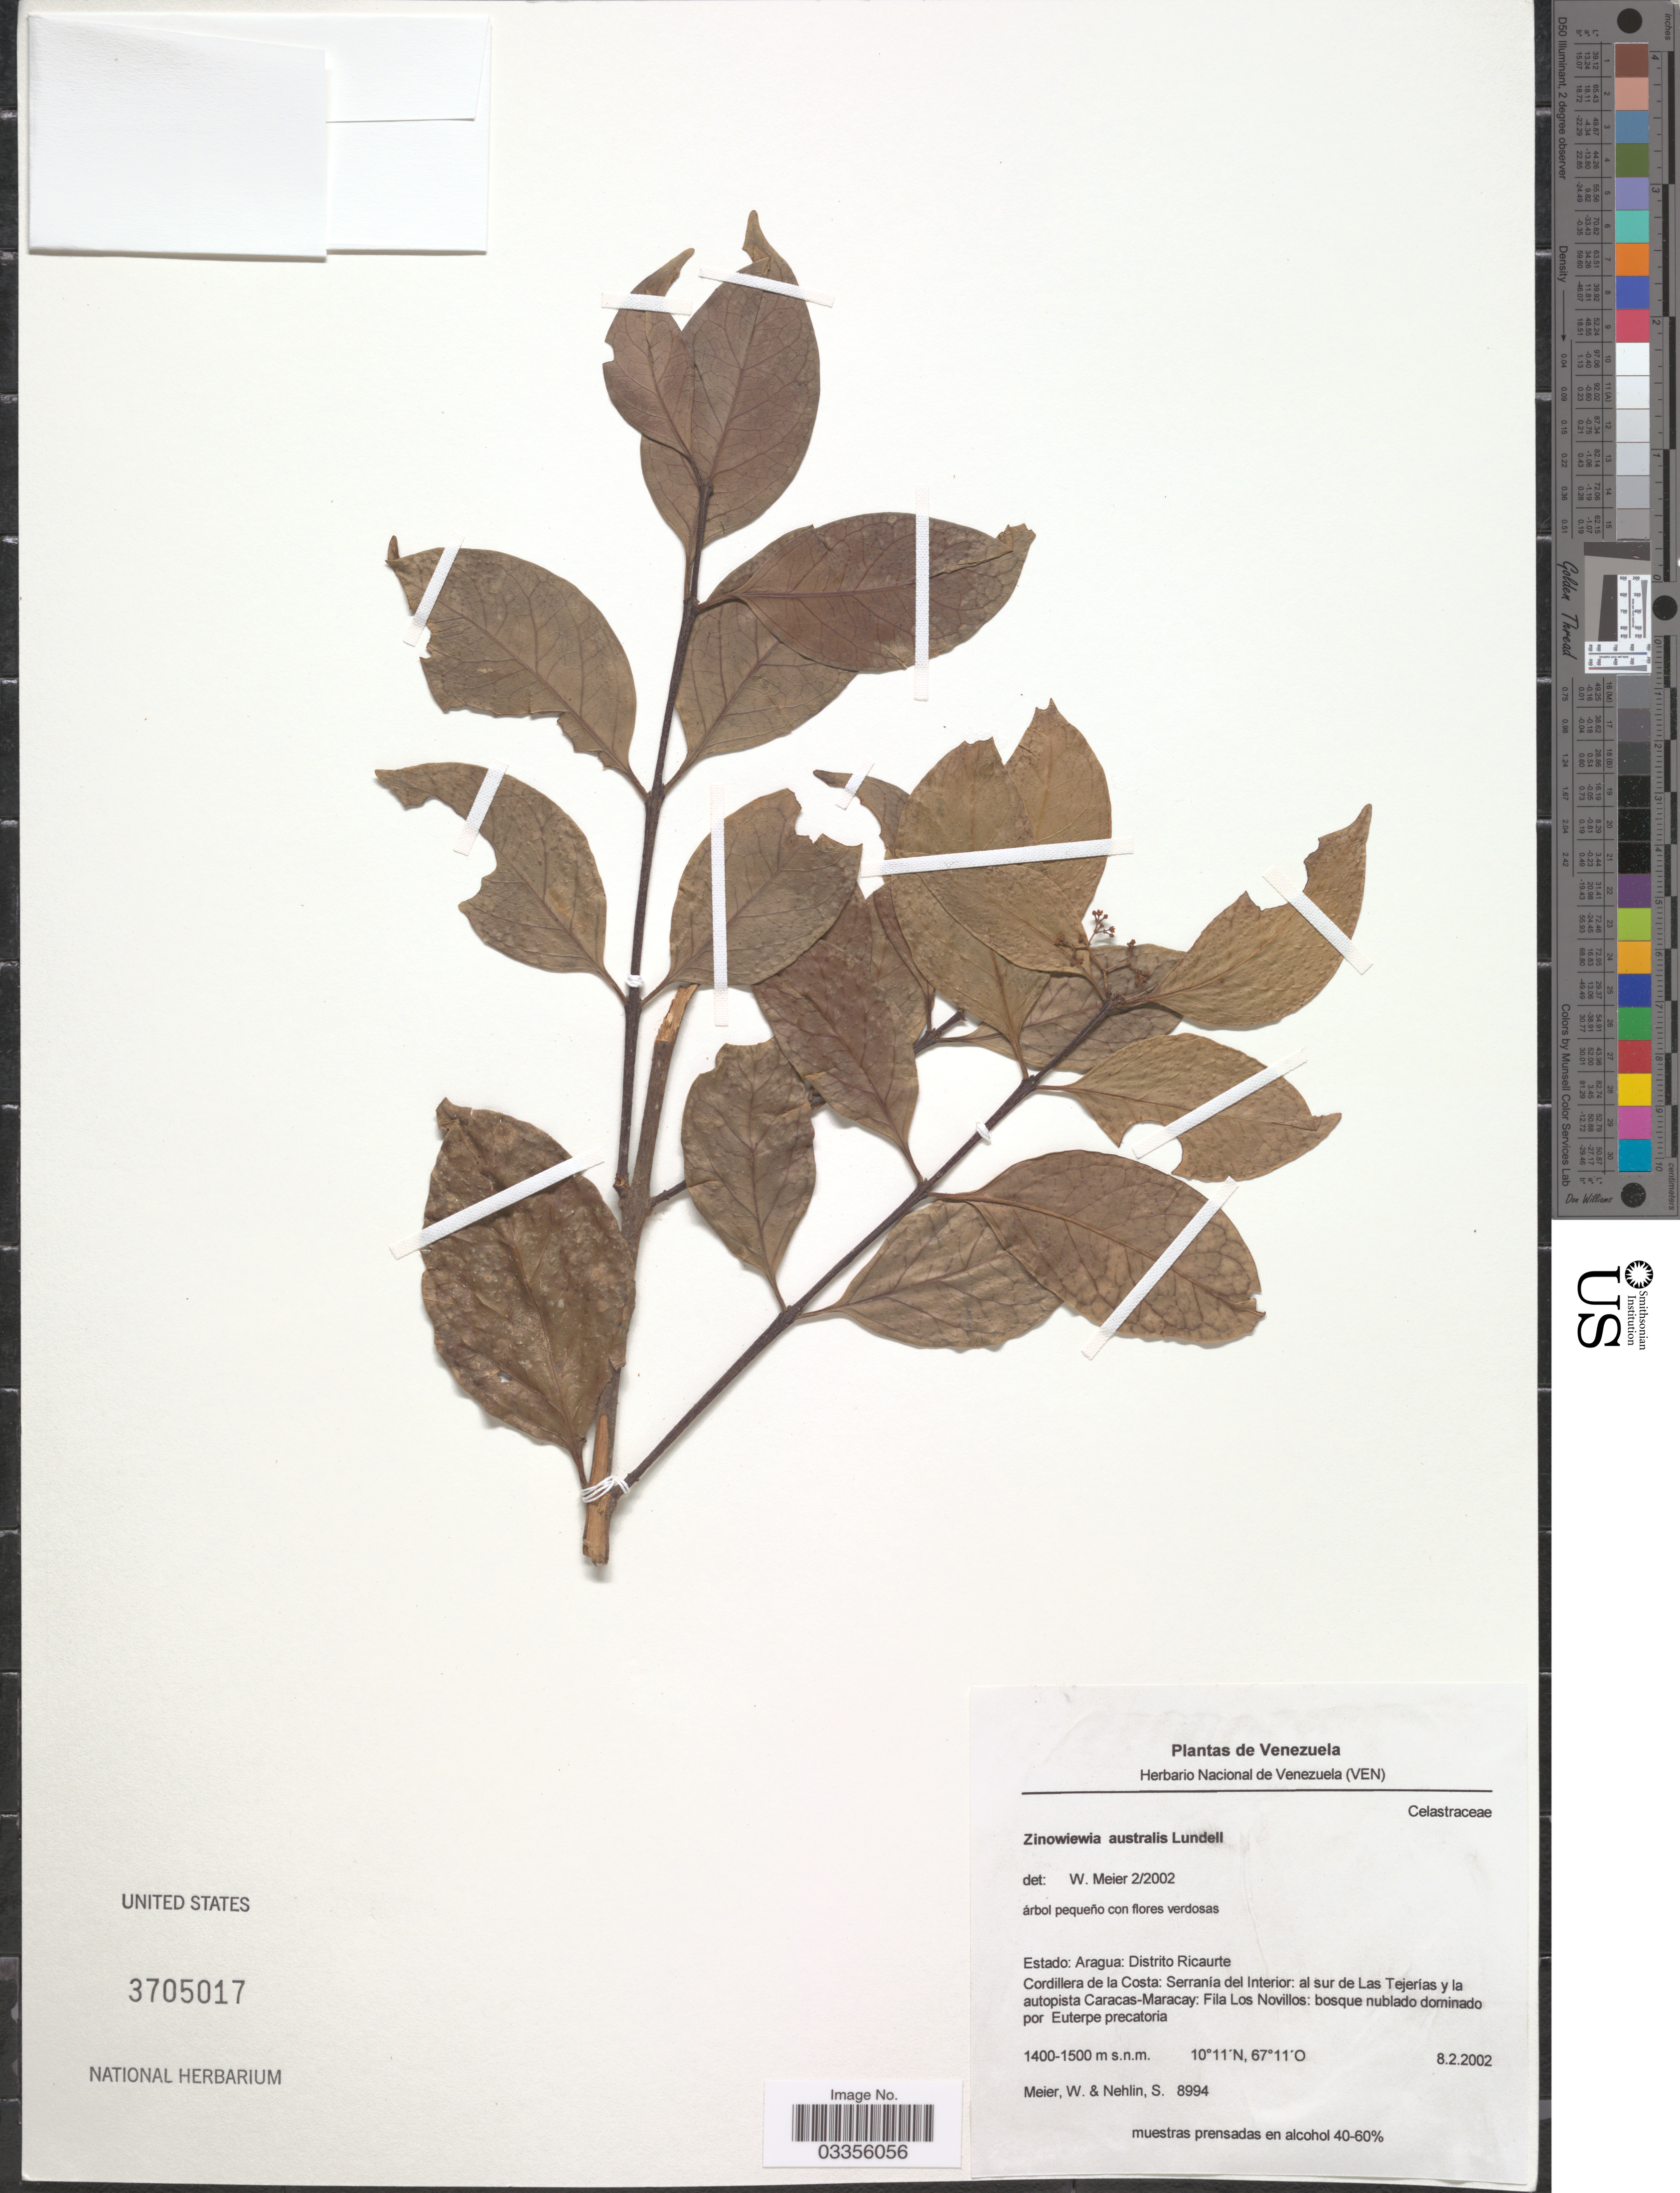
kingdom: Plantae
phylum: Tracheophyta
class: Magnoliopsida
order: Celastrales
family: Celastraceae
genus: Zinowiewia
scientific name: Zinowiewia australis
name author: Lundell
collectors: W. Meier & S. Nehlin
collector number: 8994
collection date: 2002-02-08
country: Venezuela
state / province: Aragua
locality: Distrito Ricaurte. Cordillera de la Costa: Serranía del Interior: al sur de Las Tejerías y la autopista Caracas-Maracay: Fila Los Novillos.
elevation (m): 1400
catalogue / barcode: US 3705017